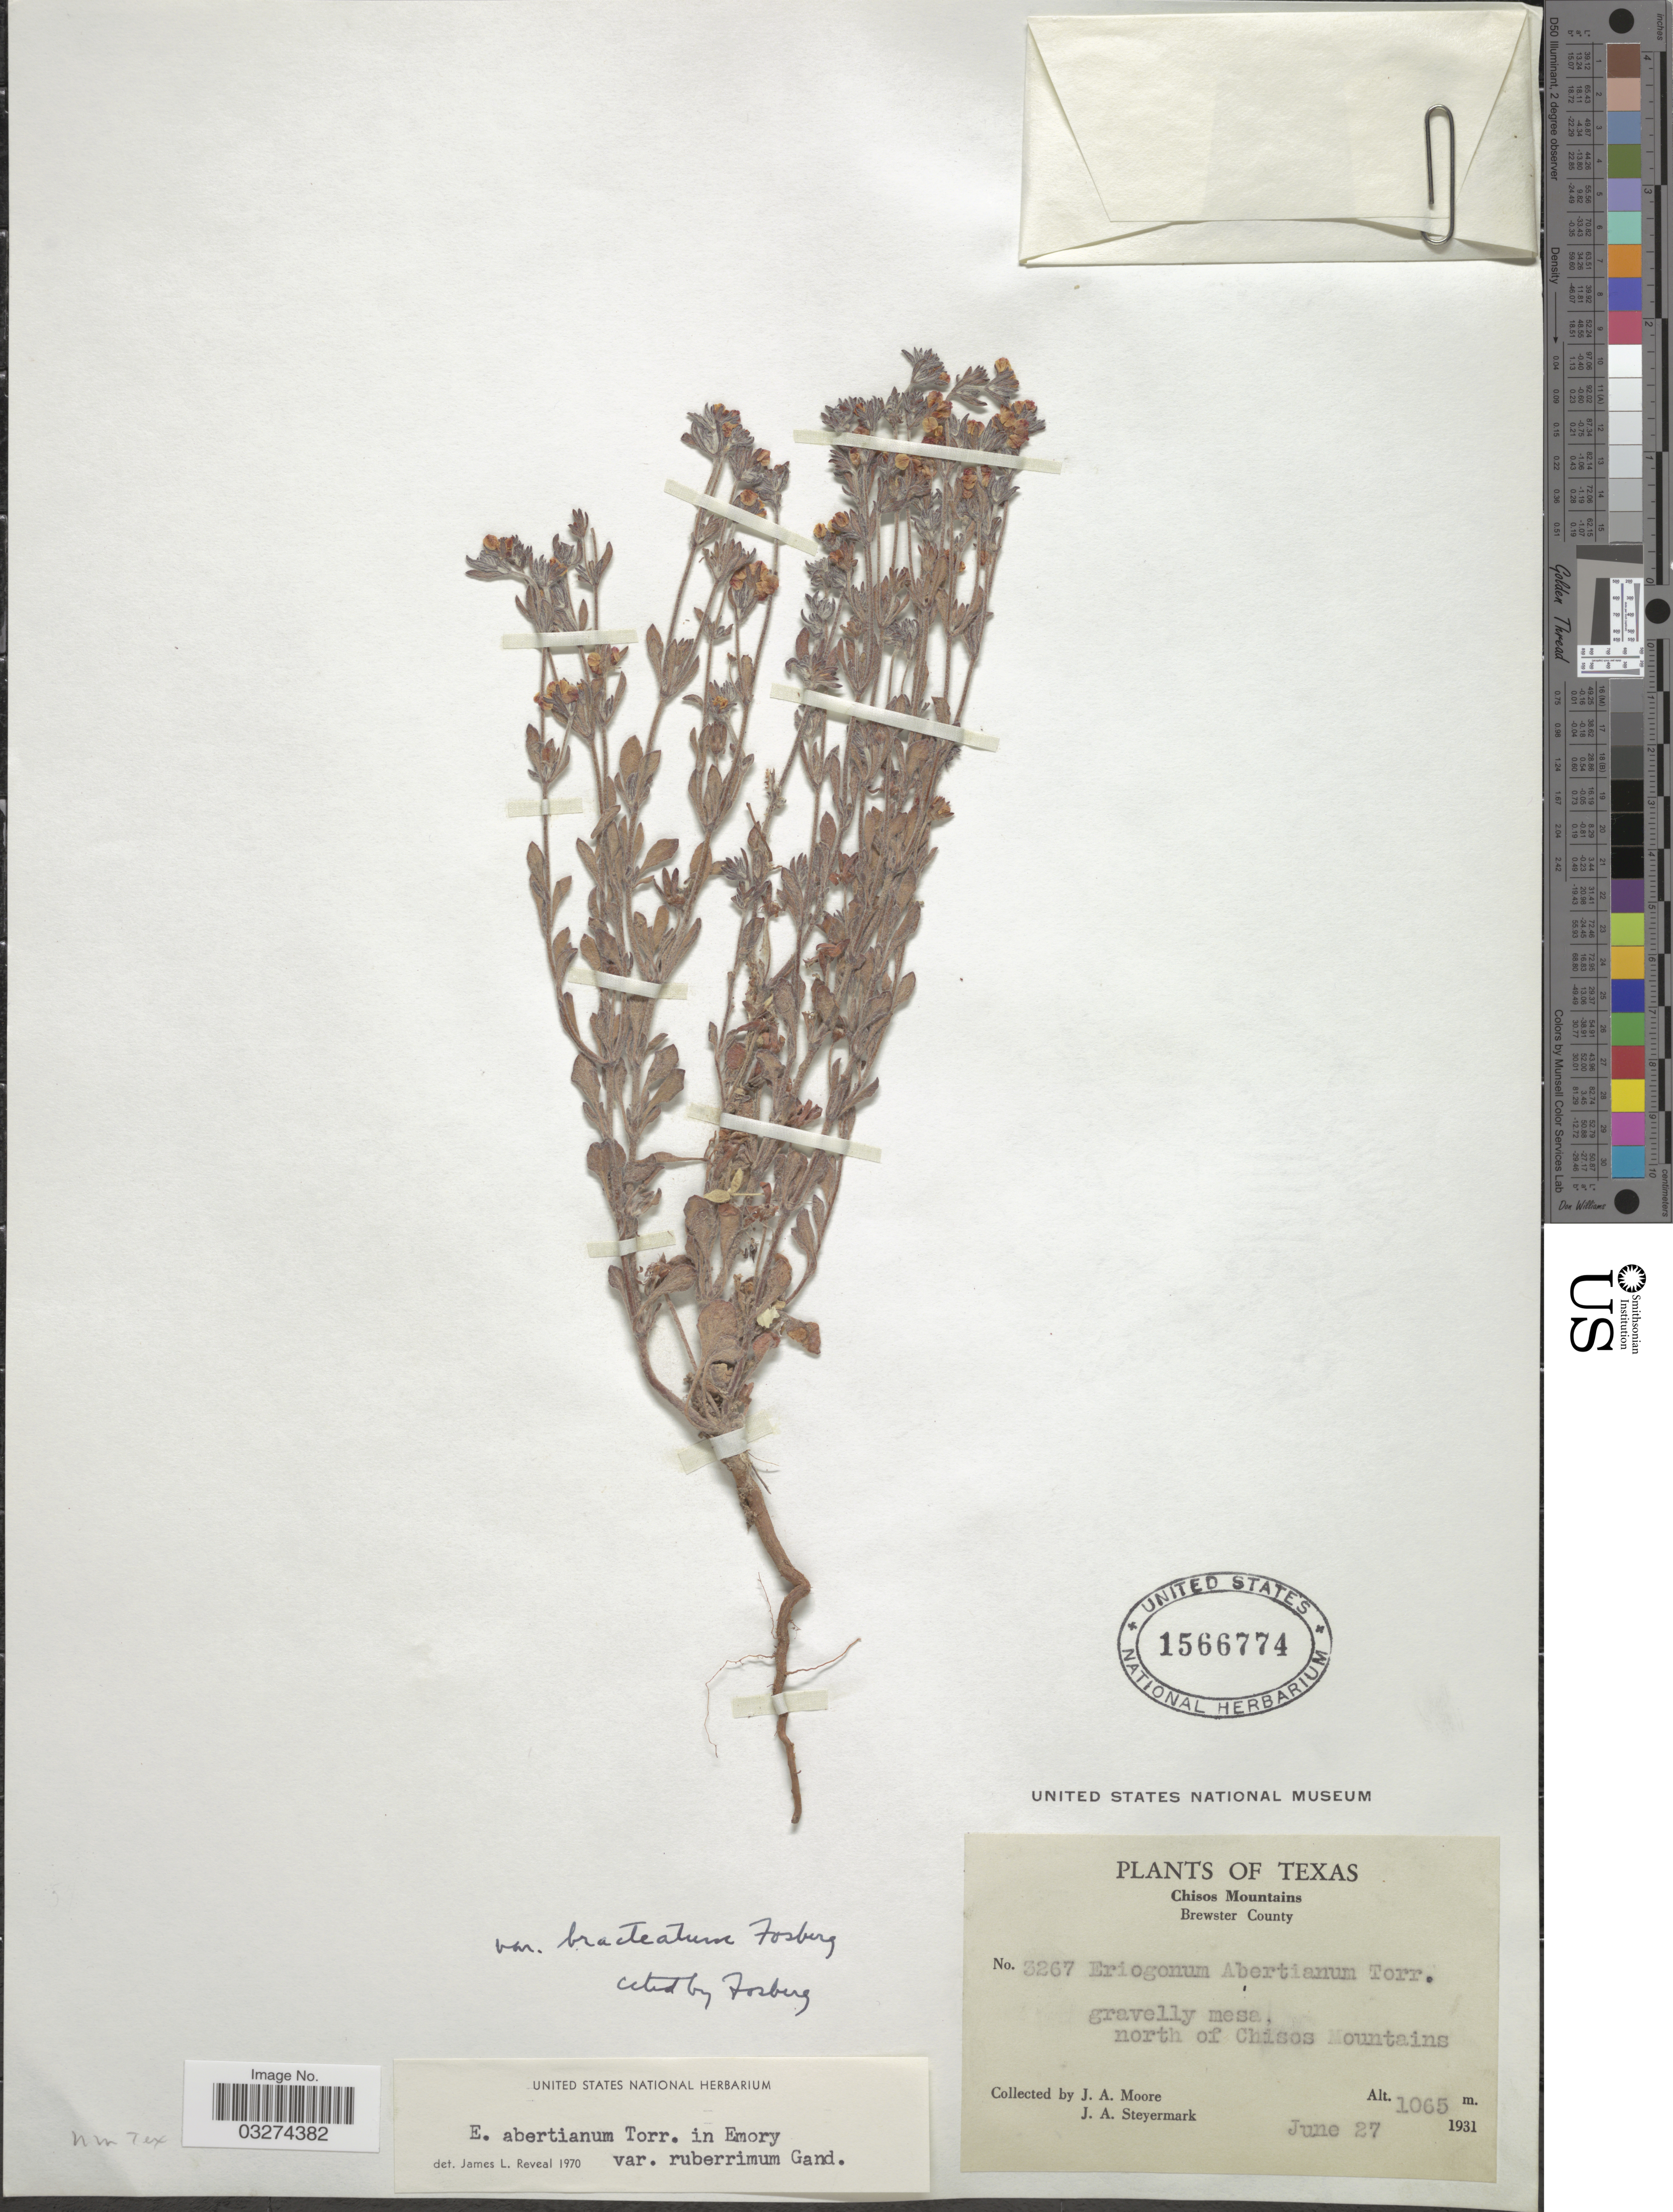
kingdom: Plantae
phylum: Tracheophyta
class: Magnoliopsida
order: Caryophyllales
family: Polygonaceae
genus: Eriogonum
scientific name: Eriogonum abertianum var. ruberrimum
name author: (Gand.) Gand.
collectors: J. A. Moore & J. Steyermark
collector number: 3267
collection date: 1931-06-27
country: United States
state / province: Texas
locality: Chisos Mountains, Brewster County, north of Chisos Mountains.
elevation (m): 1065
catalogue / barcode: US 1566774